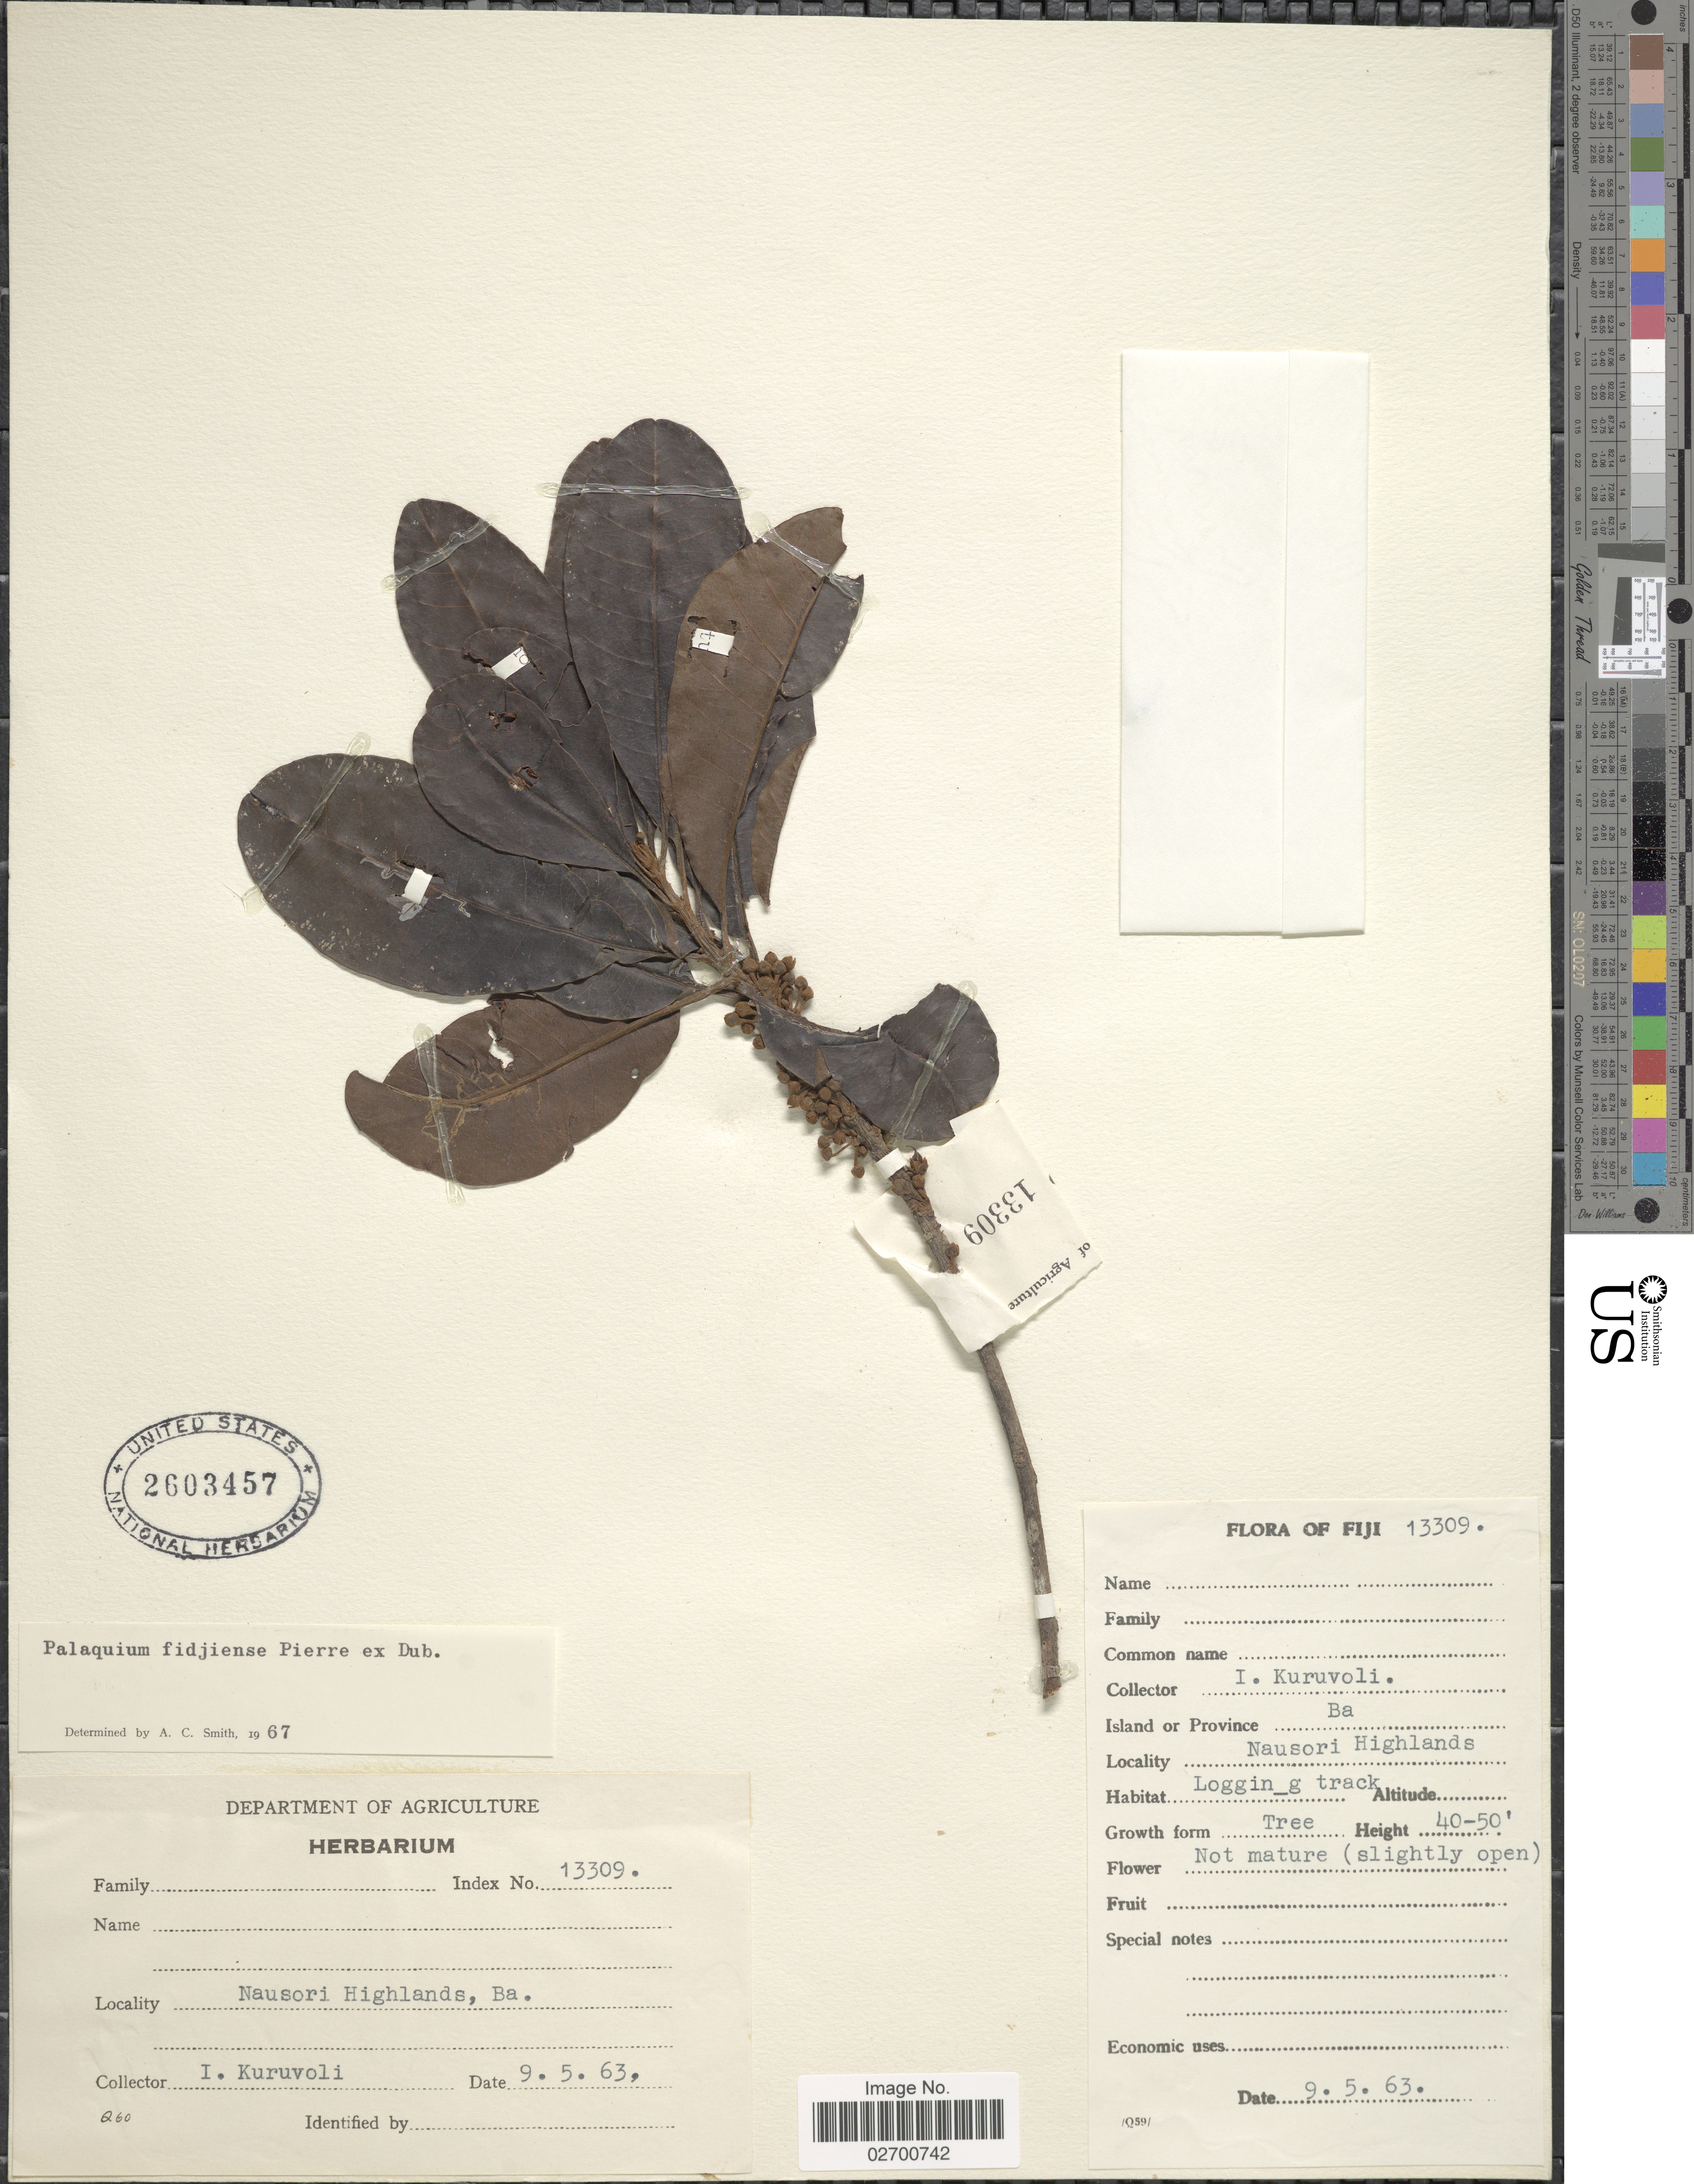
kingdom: Plantae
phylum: Tracheophyta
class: Magnoliopsida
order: Ericales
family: Sapotaceae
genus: Palaquium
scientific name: Palaquium fidjiense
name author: Pierre ex Dubard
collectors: I. Kuruvoli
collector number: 13309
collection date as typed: Transcribed d/m/y: 9/5/63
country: Fiji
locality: Island of Province Ba, Nausori Highlands.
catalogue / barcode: US 2603457